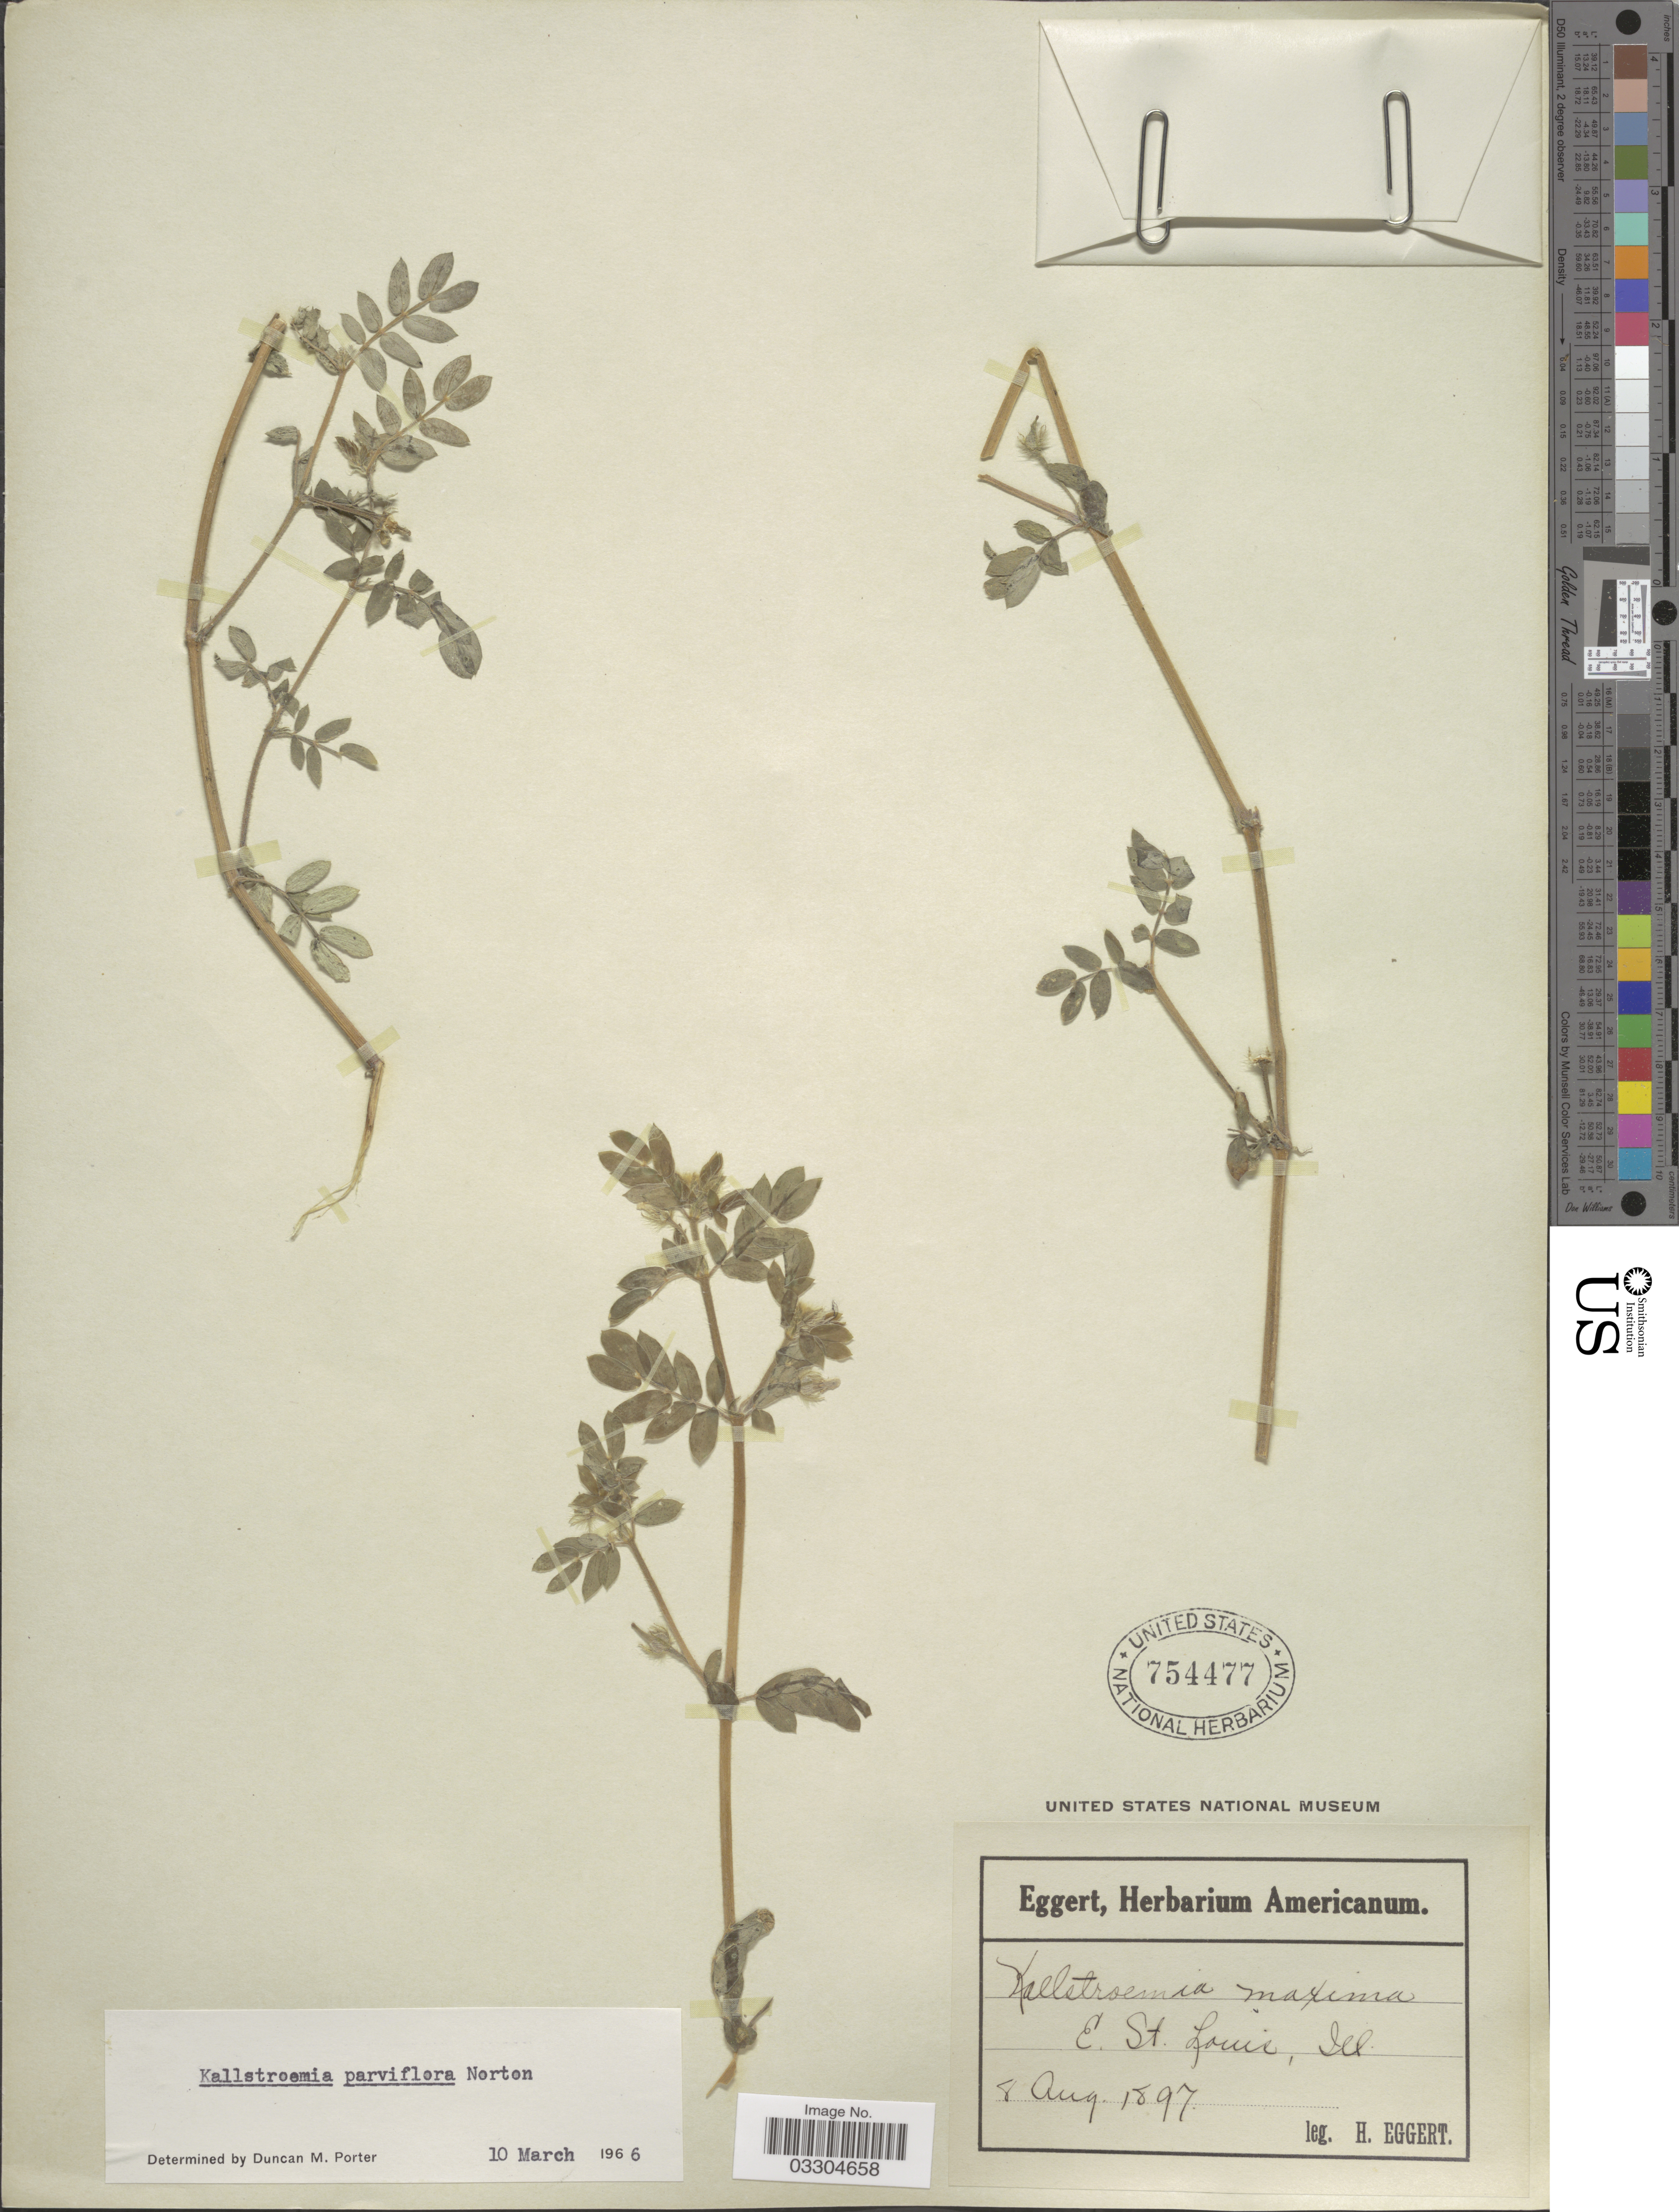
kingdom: Plantae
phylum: Tracheophyta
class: Magnoliopsida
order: Zygophyllales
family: Zygophyllaceae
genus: Kallstroemia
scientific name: Kallstroemia parviflora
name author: Norton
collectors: H. Eggert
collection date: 1897-08-08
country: United States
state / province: Illinois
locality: E. St. Louis.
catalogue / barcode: US 754477